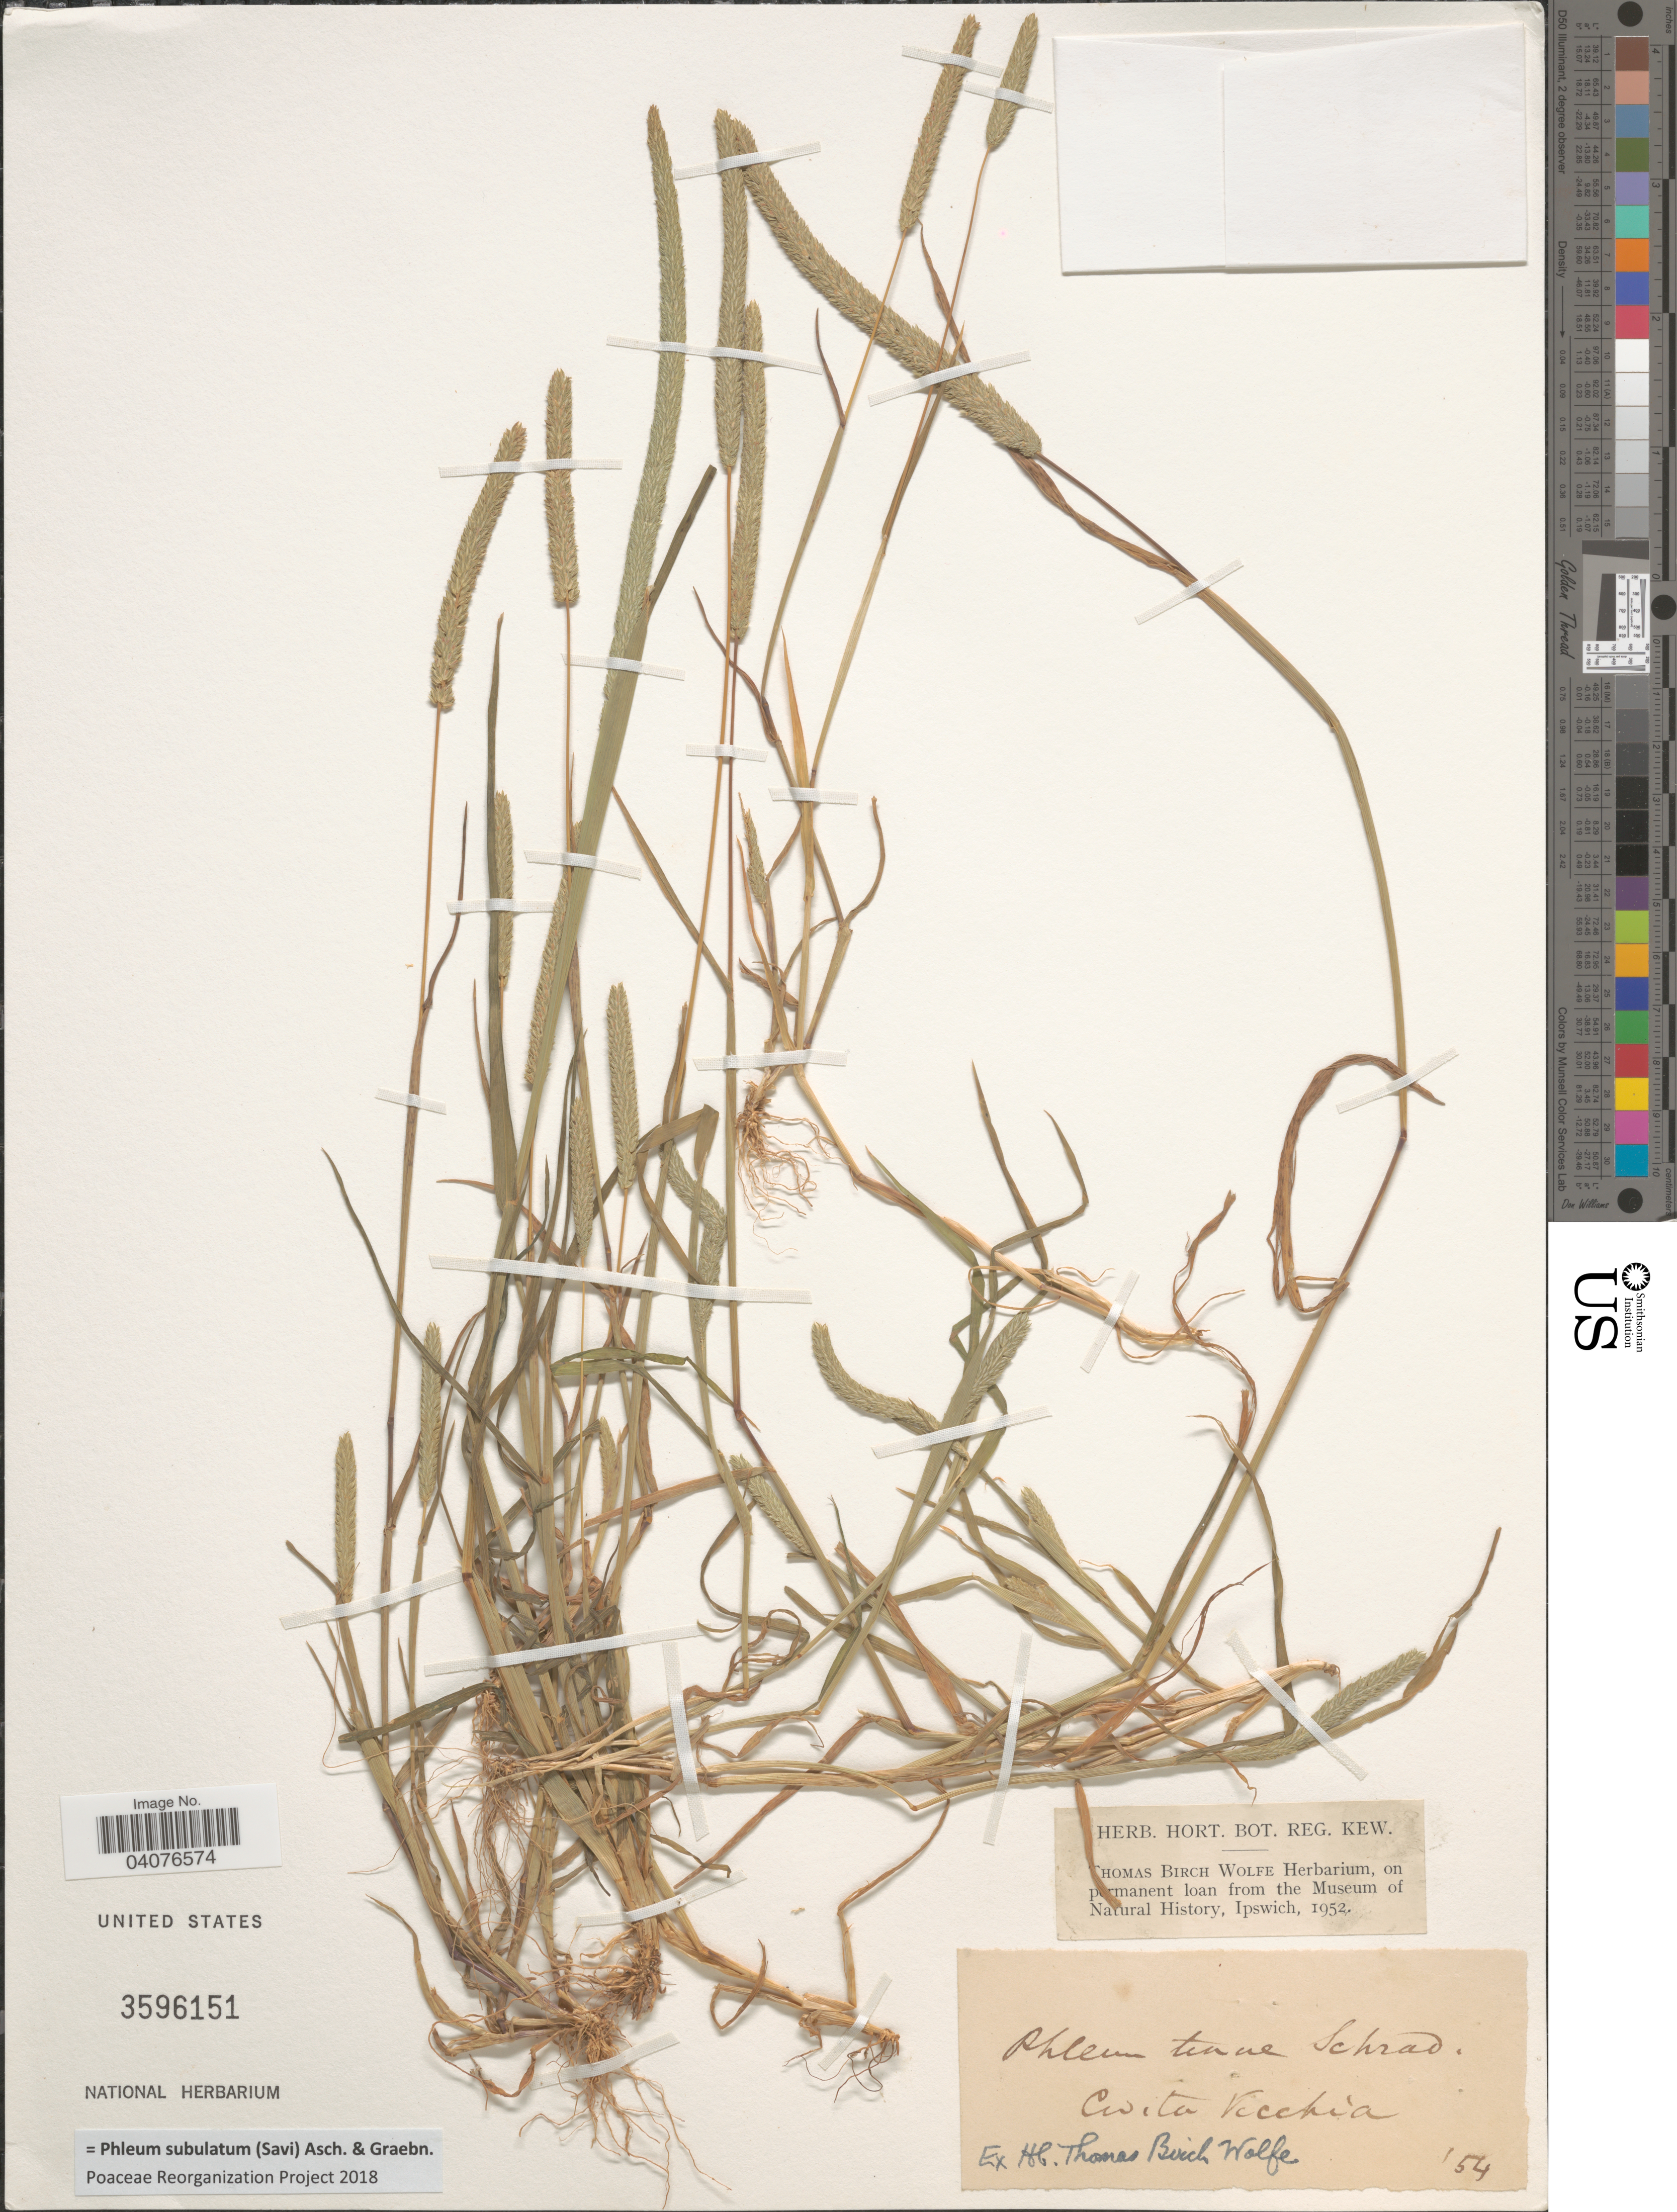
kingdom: Plantae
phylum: Tracheophyta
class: Liliopsida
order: Poales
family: Poaceae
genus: Phleum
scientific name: Phleum subulatum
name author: (Savi) Asch. & Graeb.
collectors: Ex herb. Thomas Birch Wolfe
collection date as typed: Transcribed d/m/y: //54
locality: [illegible text] Vecchia.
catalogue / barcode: US 3596151